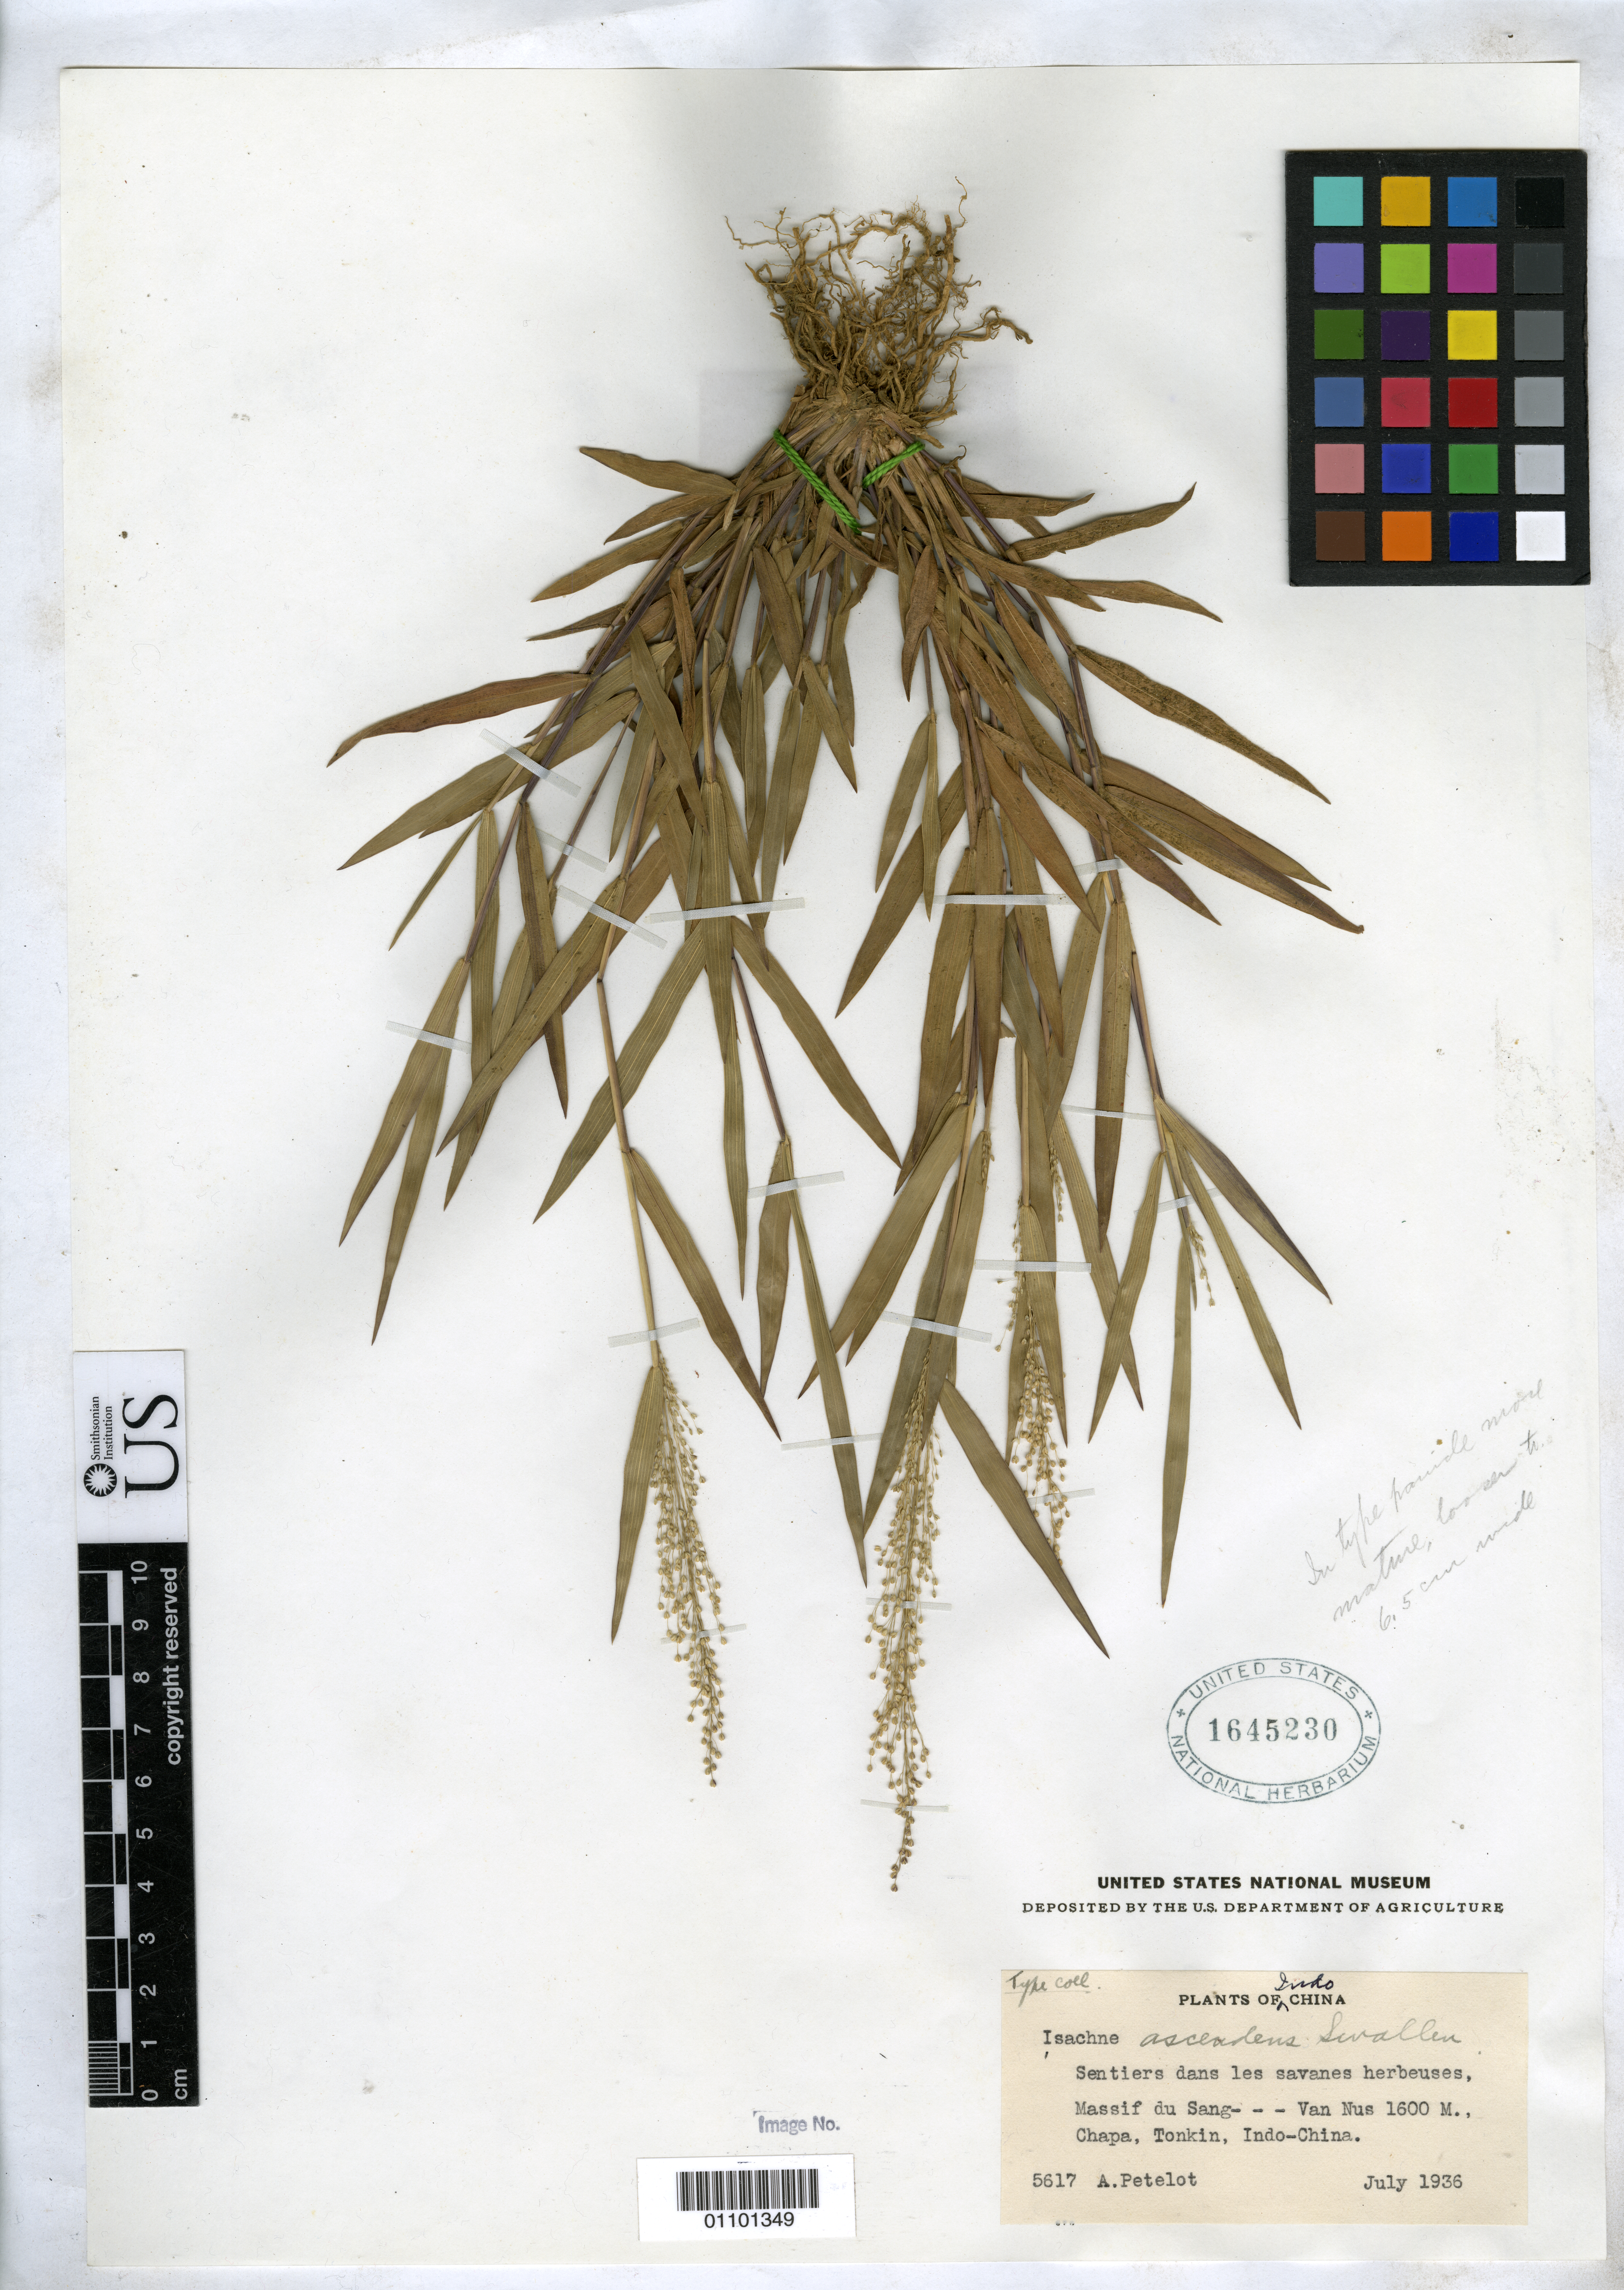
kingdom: Plantae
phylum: Tracheophyta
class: Liliopsida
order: Poales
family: Poaceae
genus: Isachne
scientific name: Isachne ascendens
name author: Swallen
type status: Isotype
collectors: A. Petelot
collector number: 5617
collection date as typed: Jul 1936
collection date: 1936-07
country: Vietnam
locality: Chapa, Tonkin, massif du Sang to Van Nus; alt. 1600m.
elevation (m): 1600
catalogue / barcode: US 1645230